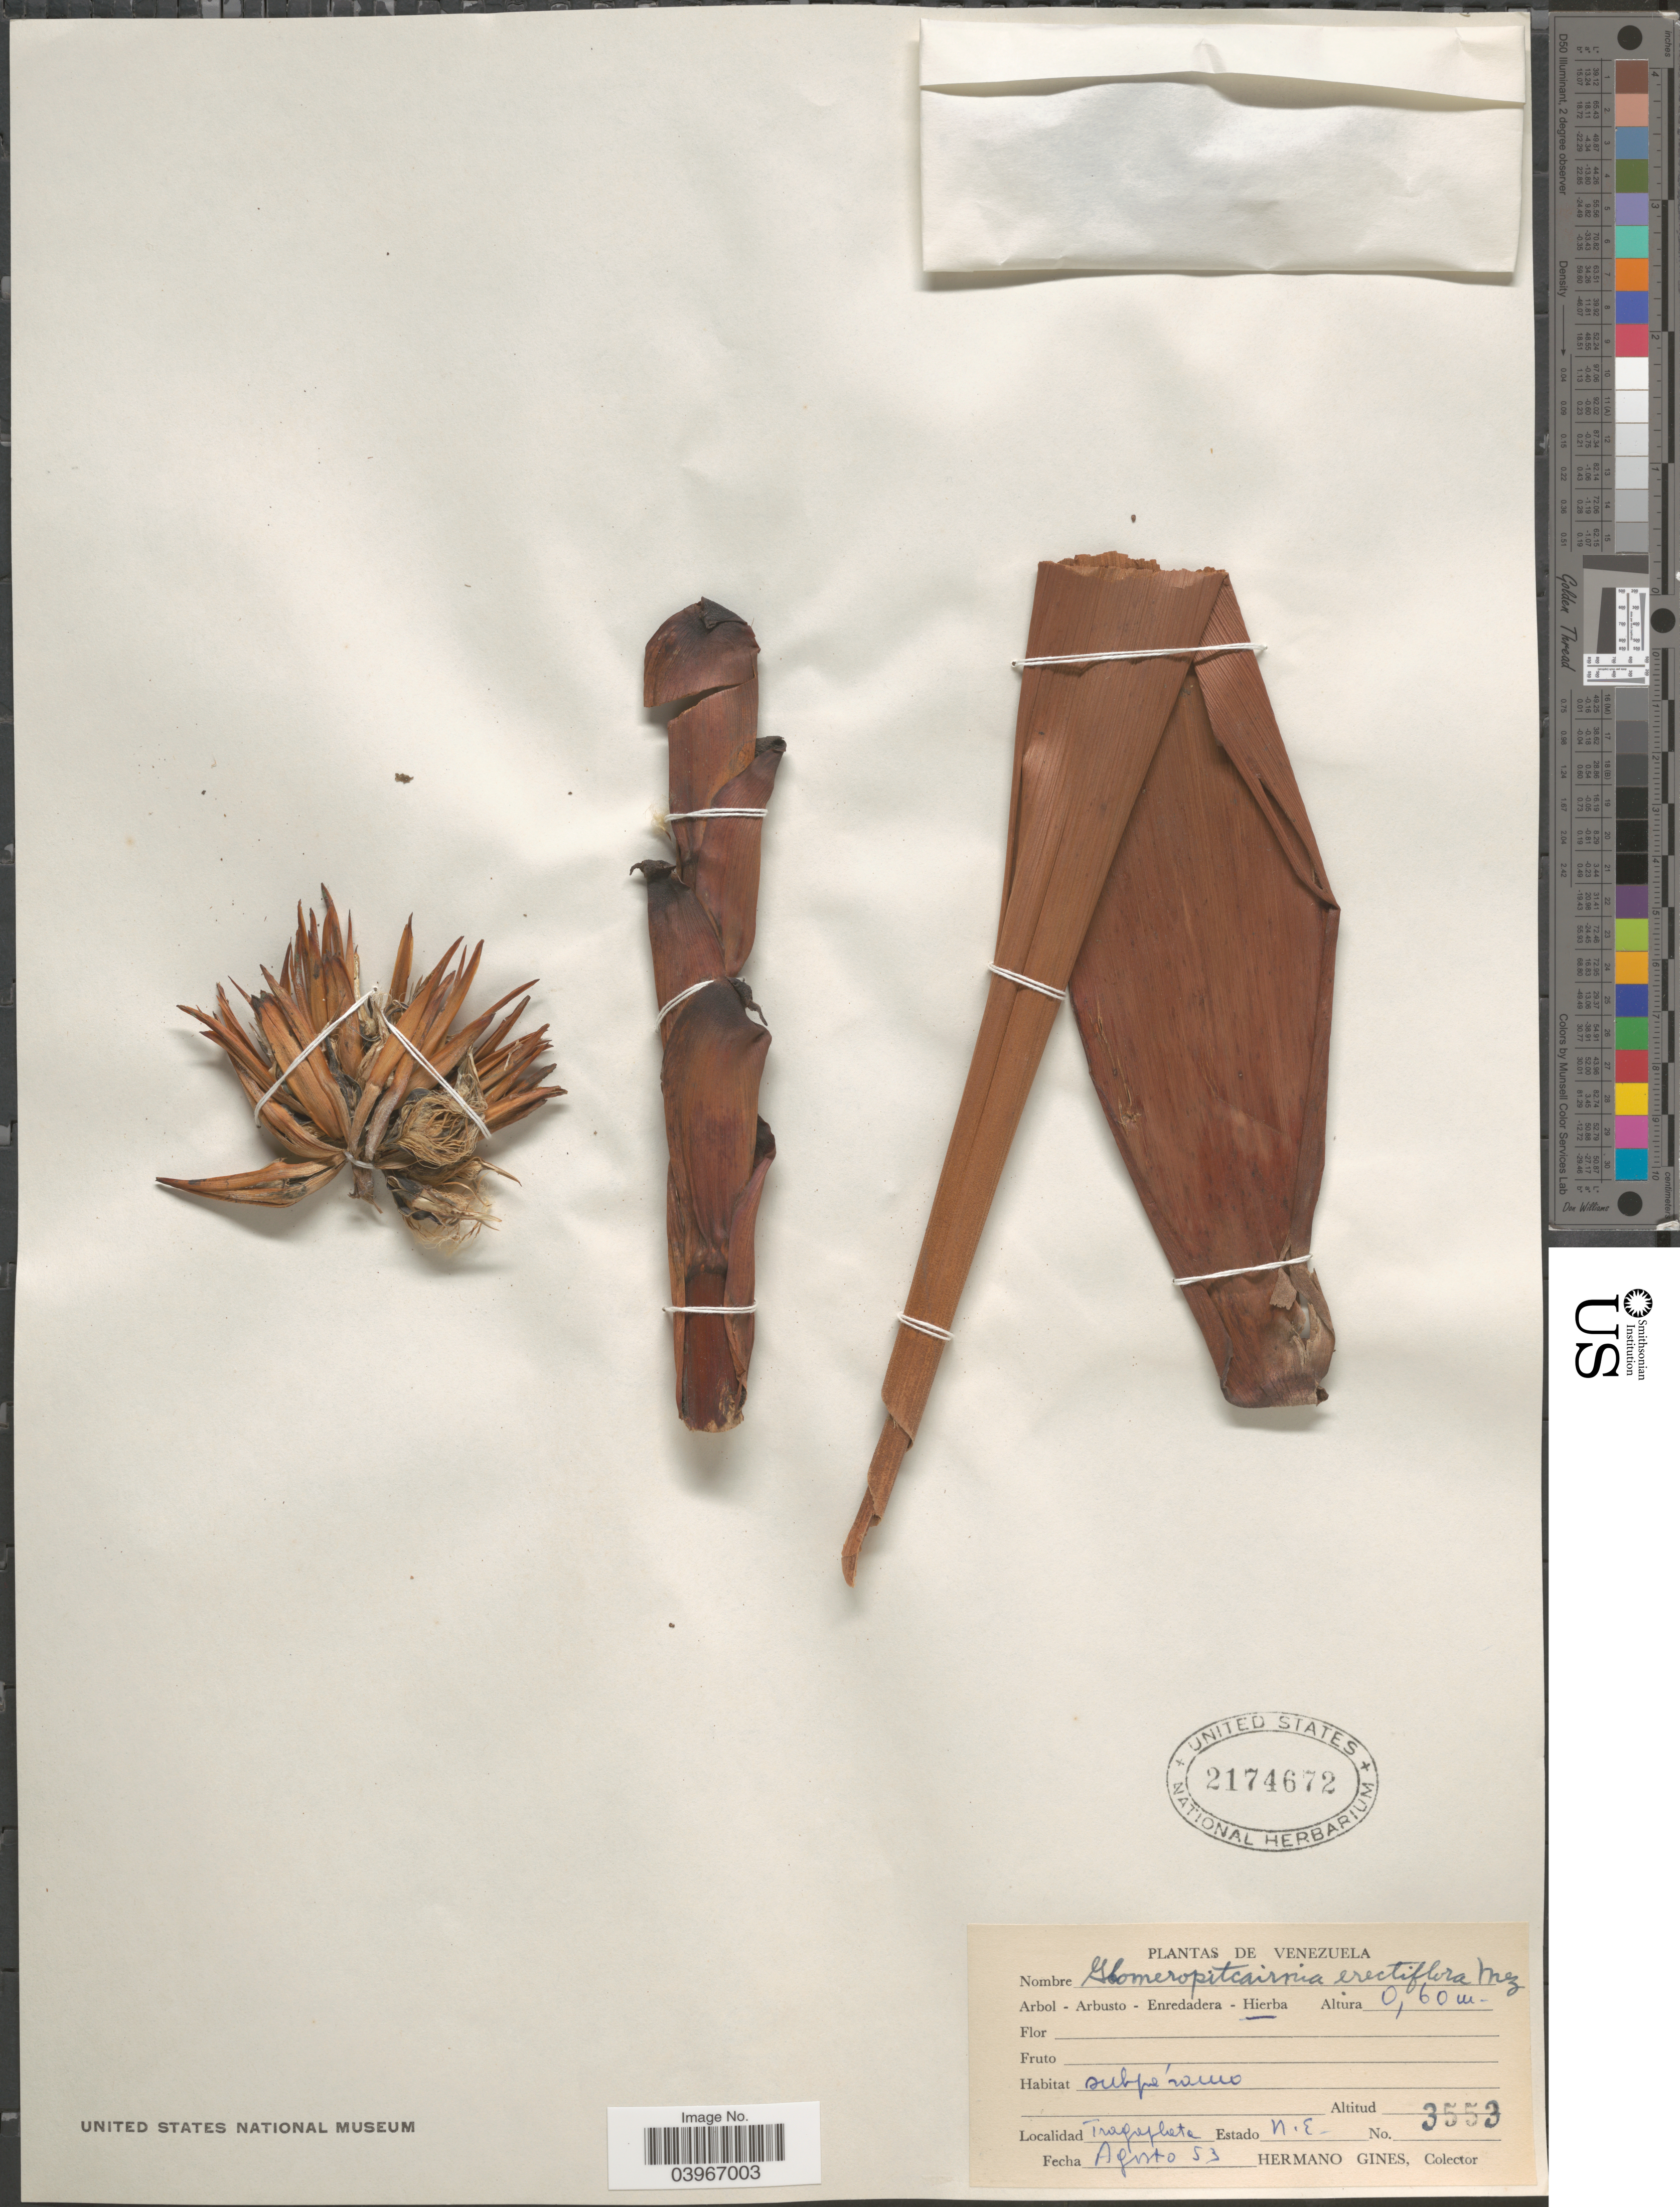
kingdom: Plantae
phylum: Tracheophyta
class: Liliopsida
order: Poales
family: Bromeliaceae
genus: Glomeropitcairnia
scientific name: Glomeropitcairnia erectiflora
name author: Mez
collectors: Bro. Gines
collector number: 3553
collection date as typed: Transcribed d/m/y: /8/53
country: Venezuela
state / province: Nueva Esparta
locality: Tragaplata.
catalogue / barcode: US 2174672